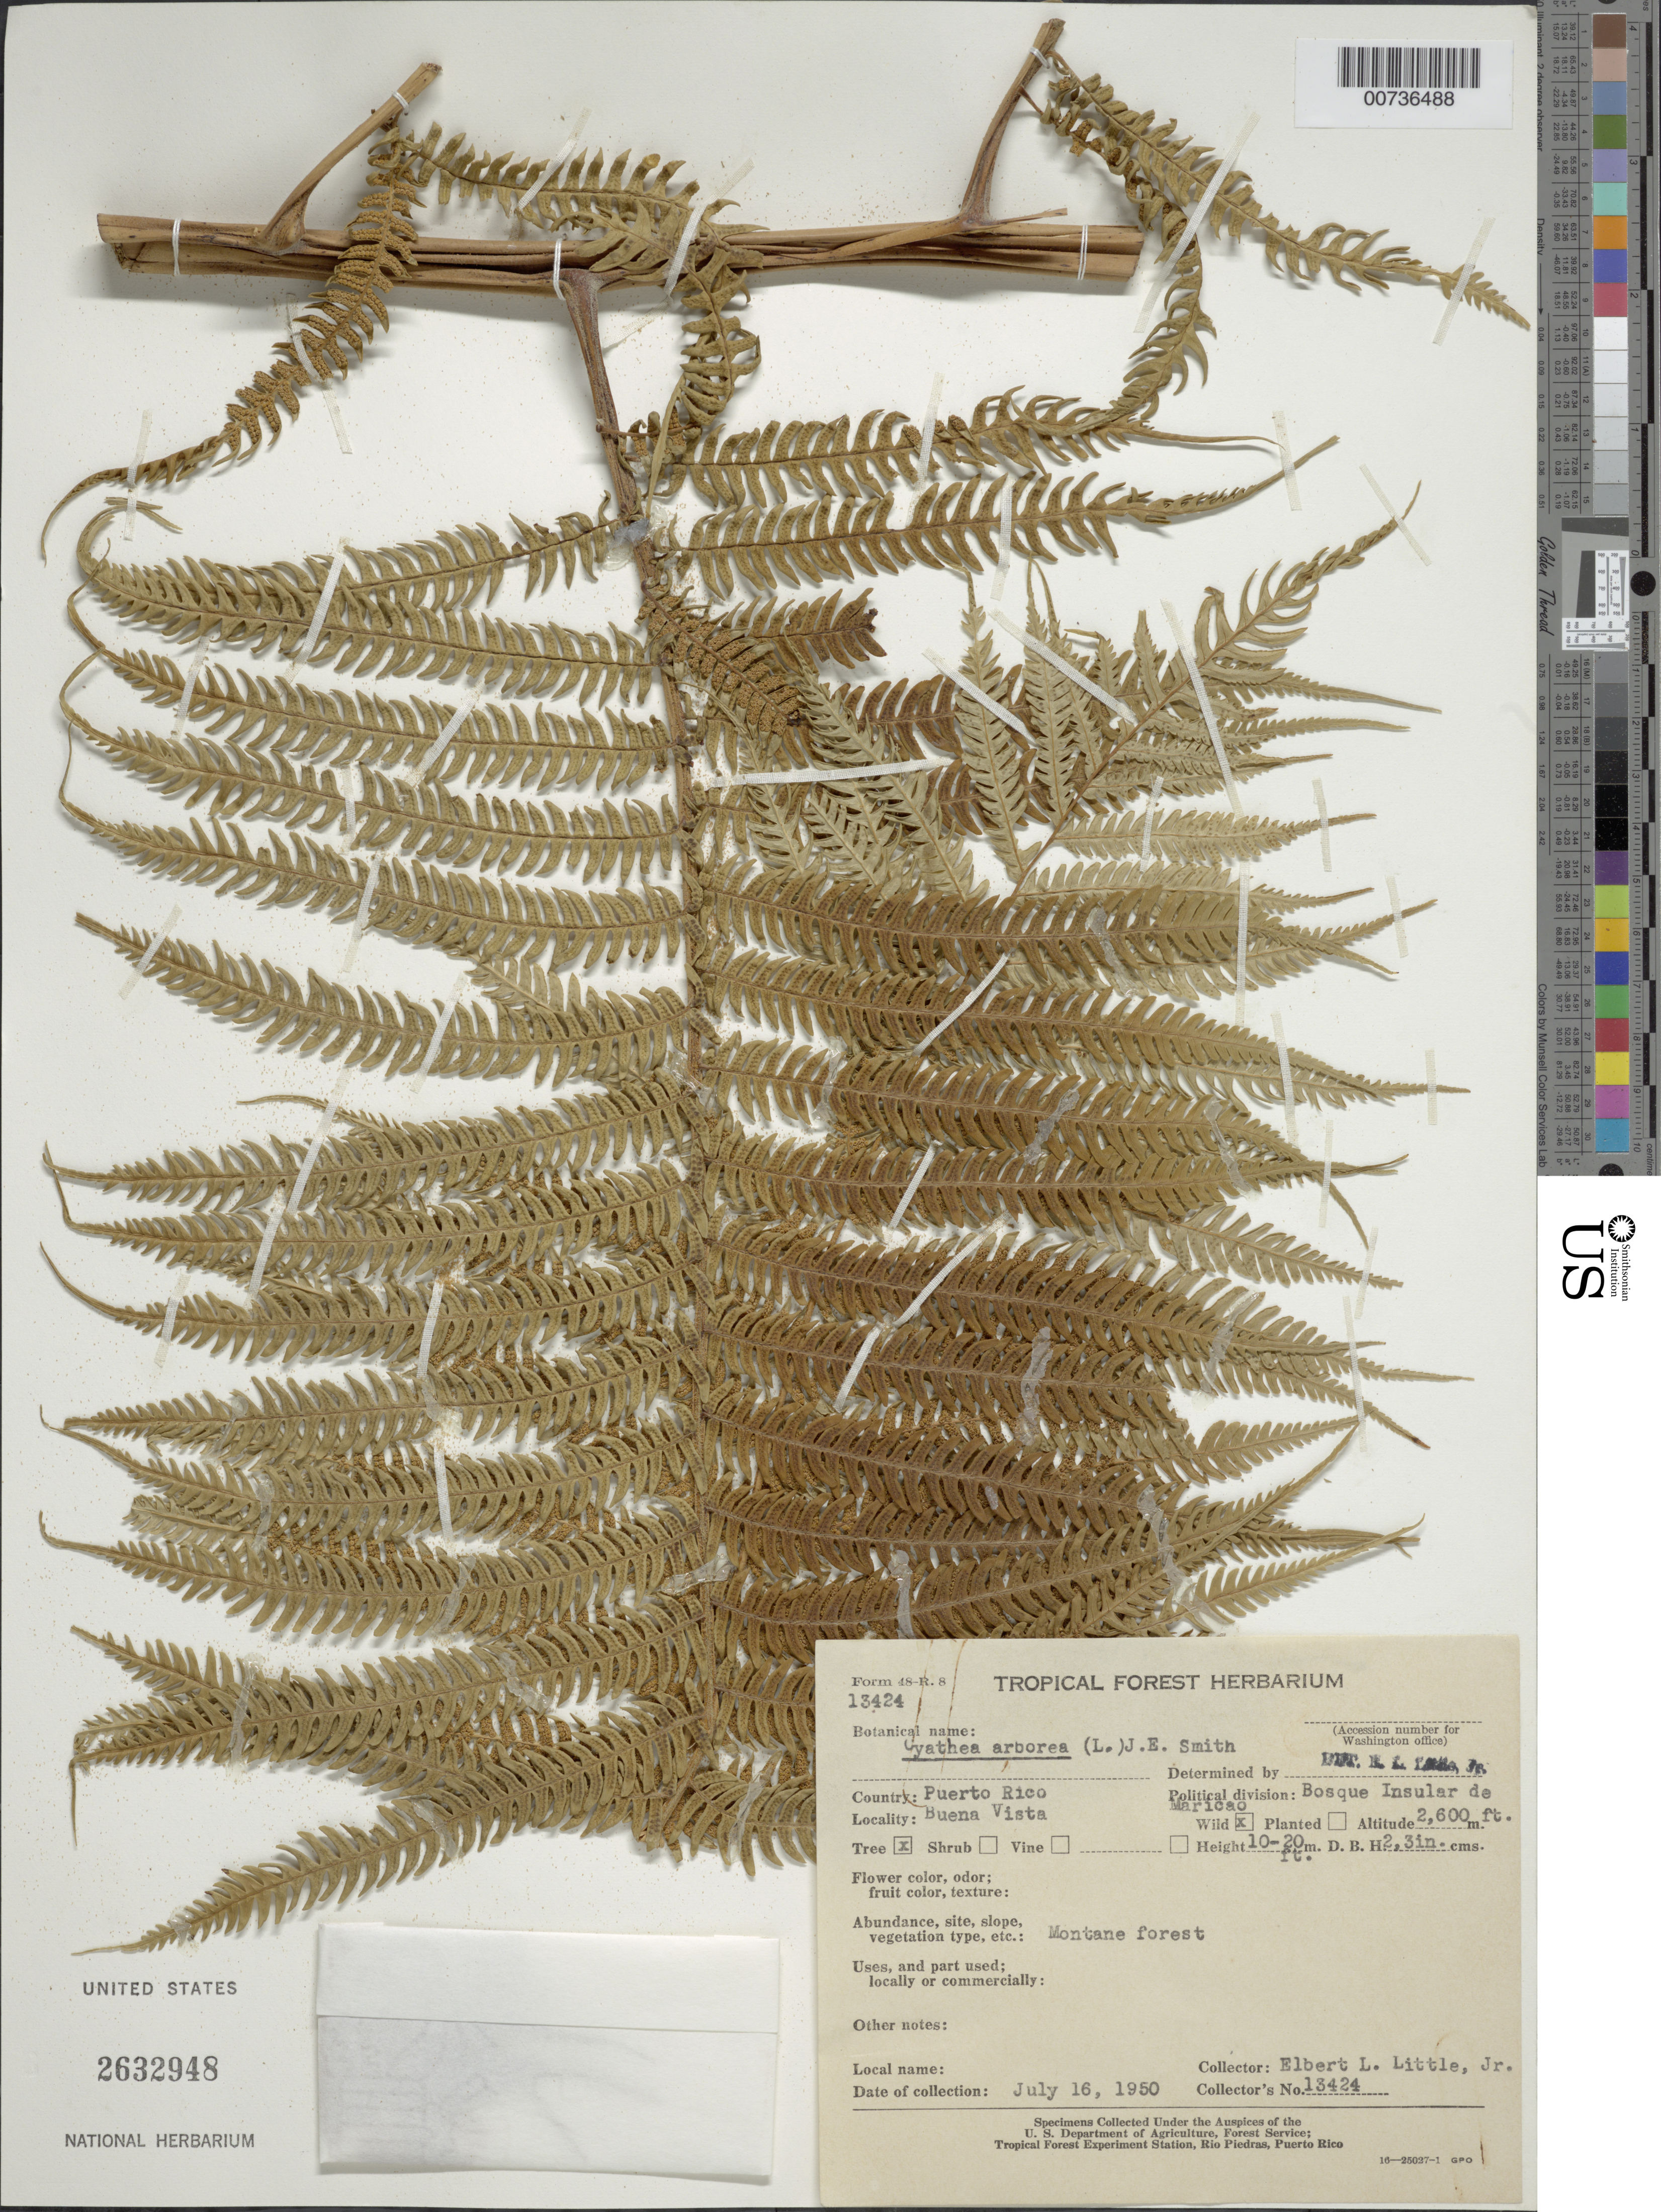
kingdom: Plantae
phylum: Tracheophyta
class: Polypodiopsida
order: Cyatheales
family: Cyatheaceae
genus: Cyathea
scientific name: Cyathea arborea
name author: (L.) Sm.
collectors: E. L. Little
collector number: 13424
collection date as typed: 16 Jul 1950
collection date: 1950-07-16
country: Puerto Rico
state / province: Maricao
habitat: Montane forest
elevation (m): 792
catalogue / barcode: US 2632948